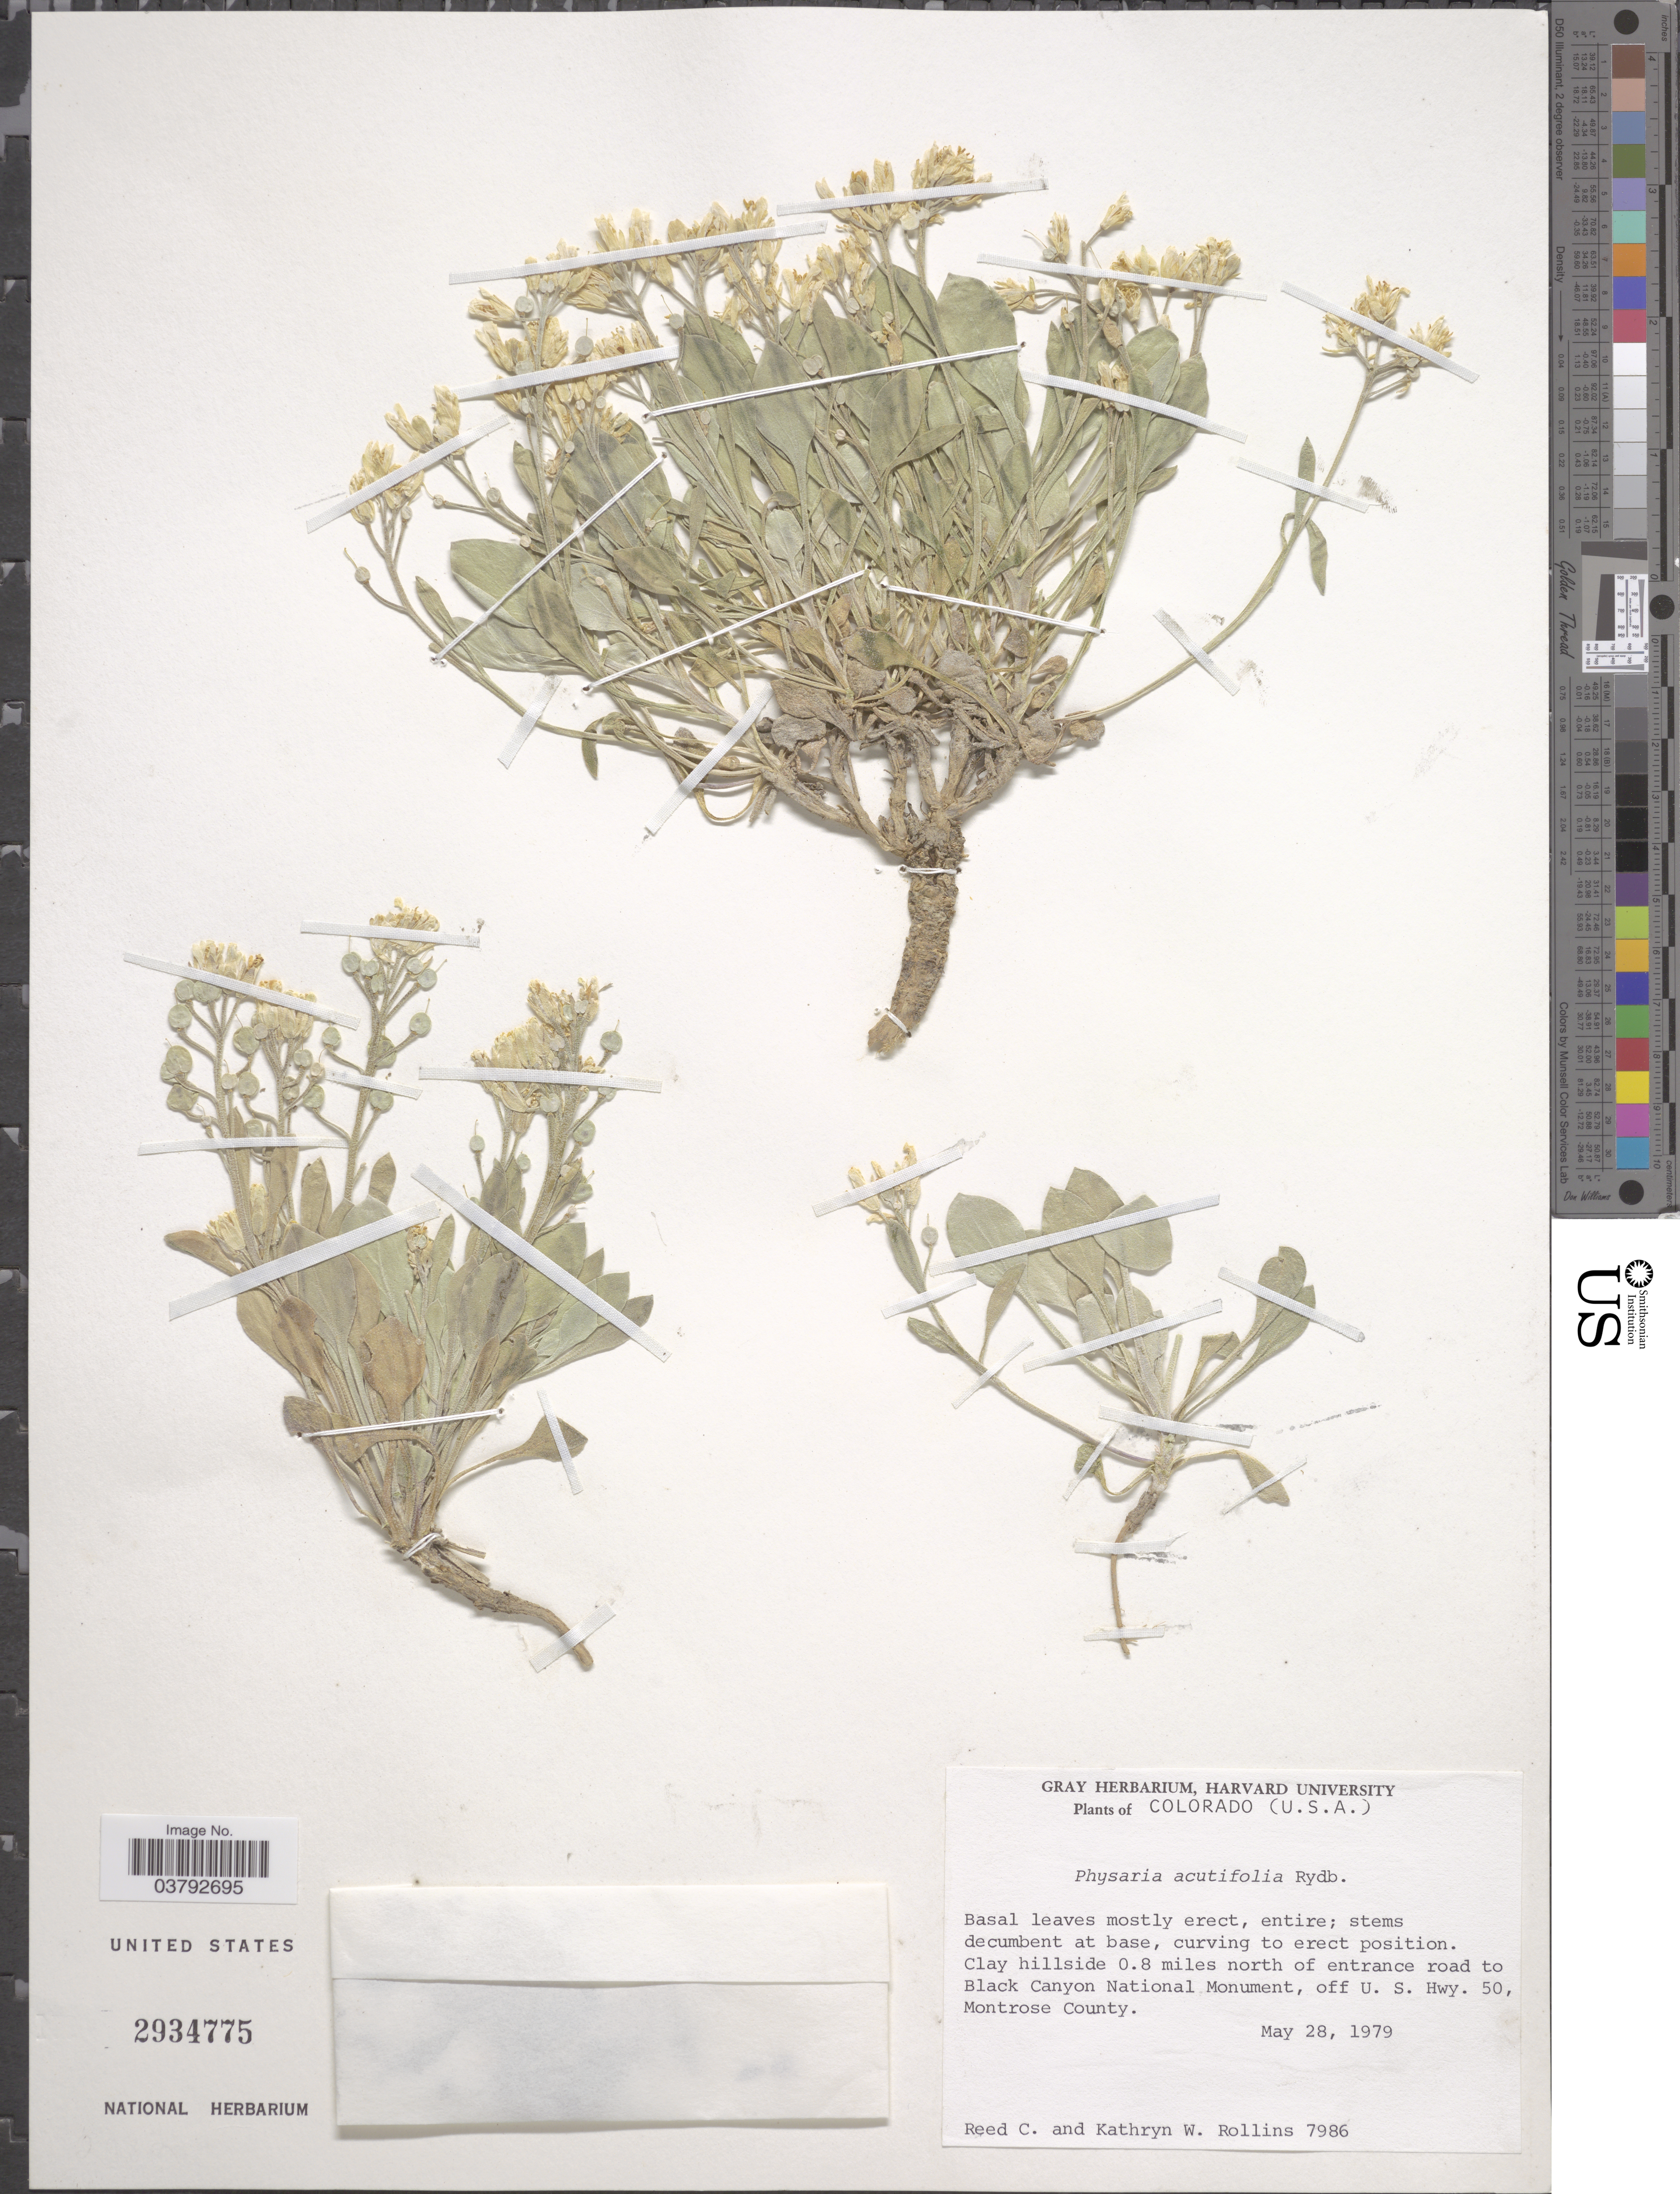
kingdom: Plantae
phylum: Tracheophyta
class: Magnoliopsida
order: Brassicales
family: Brassicaceae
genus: Physaria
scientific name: Physaria acutifolia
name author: Rydb.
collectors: R. C. Rollins & K. W. Rollins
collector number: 7986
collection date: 1979-05-28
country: United States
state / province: Colorado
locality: Clay hillside 0.8 miles north of entrance road to Black Canyon National Monument, off U. S. Hwy. 50, Montrose County.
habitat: clay hillside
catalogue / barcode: US 2934775